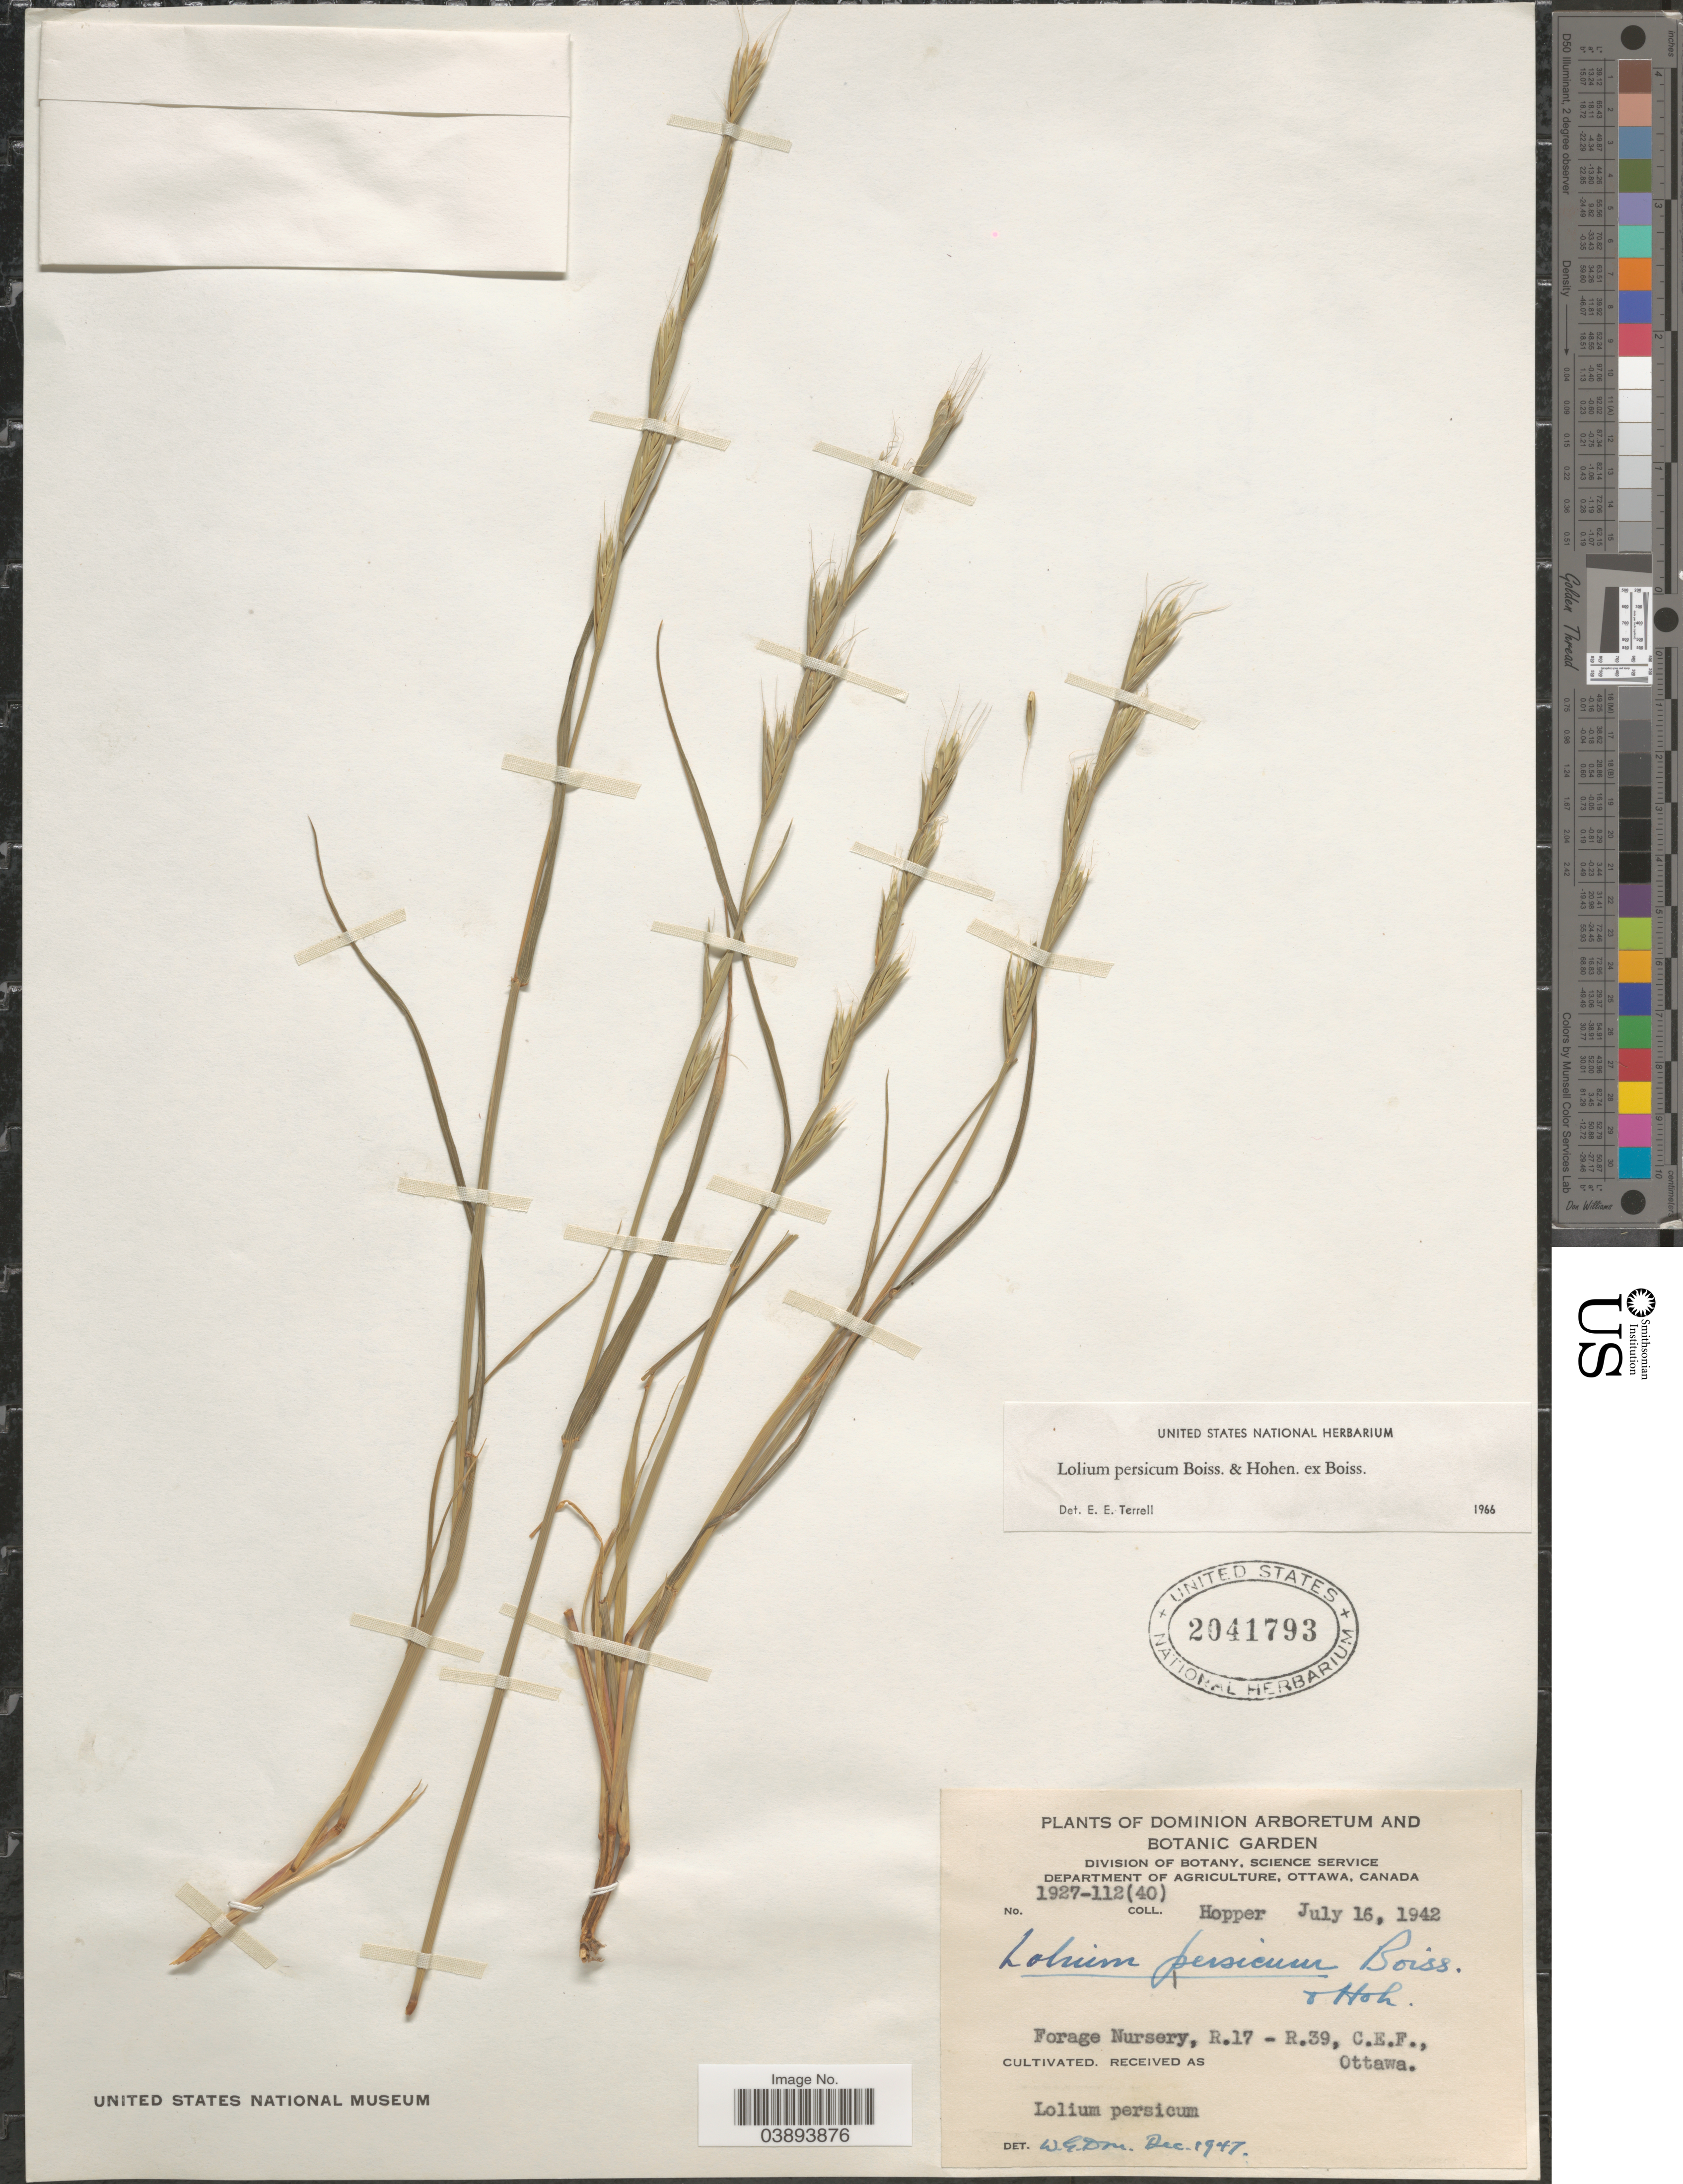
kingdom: Plantae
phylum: Tracheophyta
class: Liliopsida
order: Poales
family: Poaceae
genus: Lolium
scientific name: Lolium persicum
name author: Boiss. & Hohen.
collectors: Hopper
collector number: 1927-112(40)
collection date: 1942-07-16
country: Canada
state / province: Ontario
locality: Dominion Arboretum and Botanic Garden. Forage Nursery, R.17 - R.39, C.E.F., Ottawa.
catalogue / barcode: US 2041793